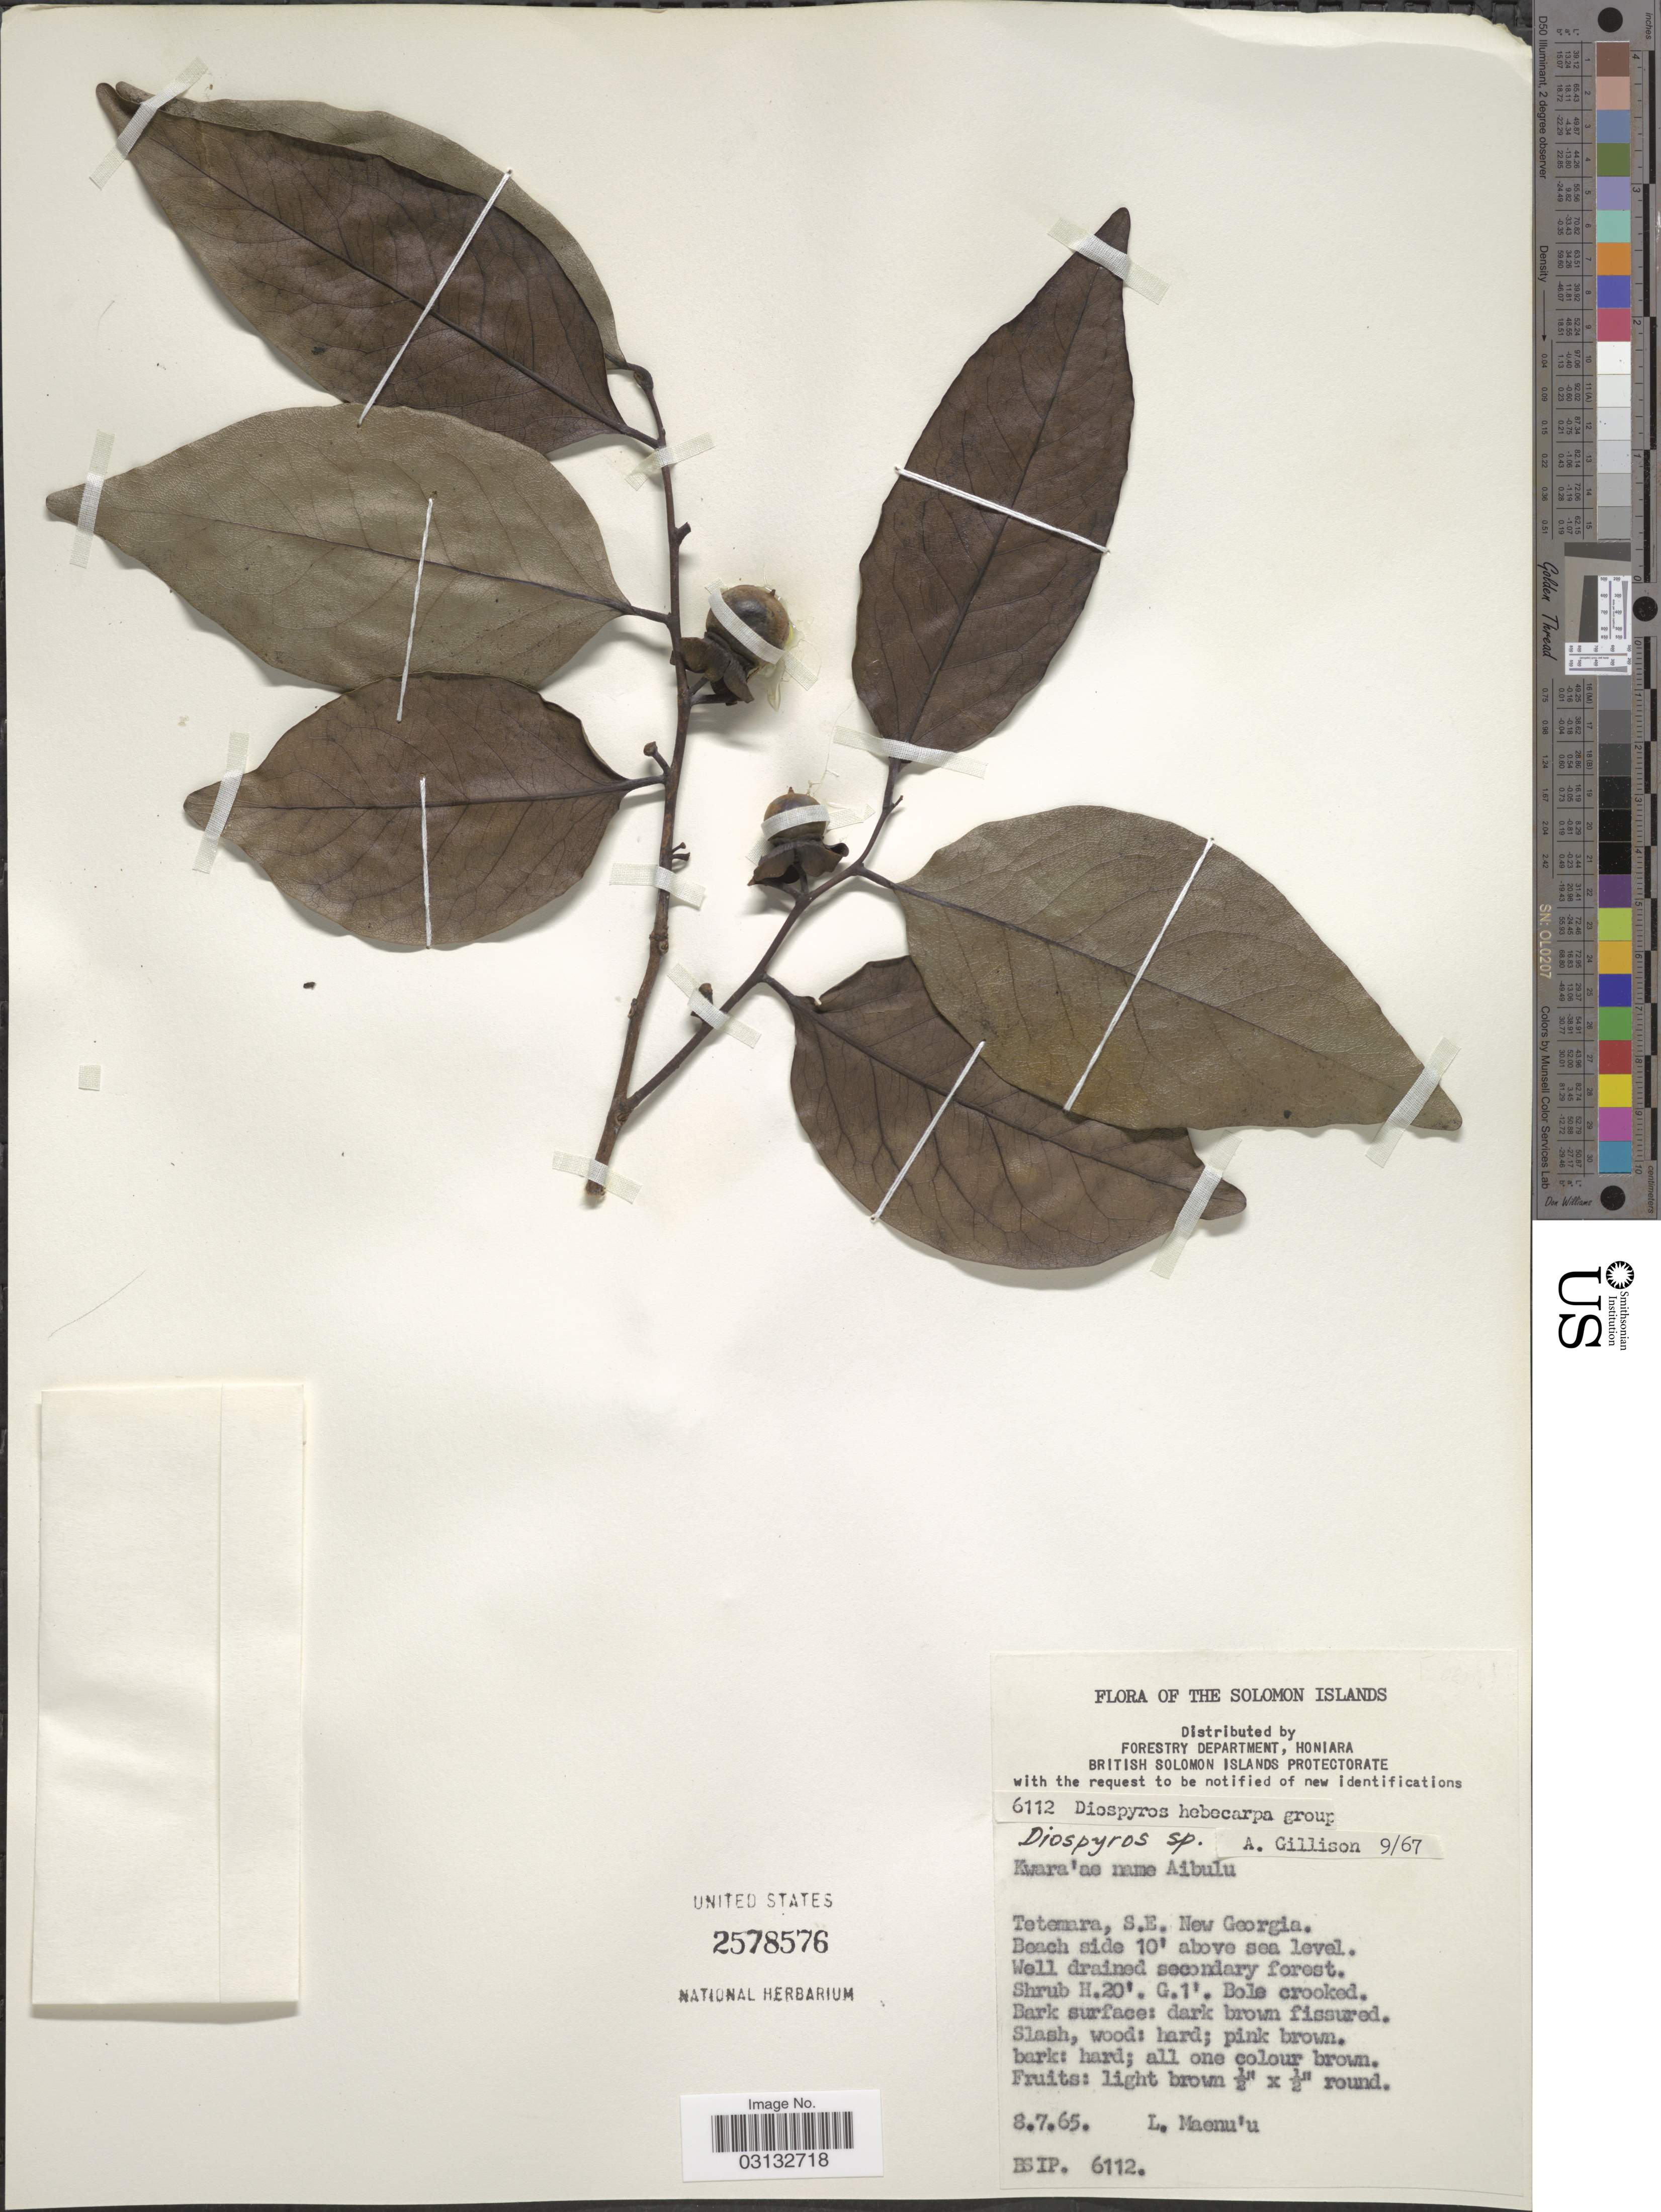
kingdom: Plantae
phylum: Tracheophyta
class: Magnoliopsida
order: Ericales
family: Ebenaceae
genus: Diospyros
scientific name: Diospyros hebecarpa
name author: Cunn. ex Benth.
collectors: L. Maenu'u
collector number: BSIP6112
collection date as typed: Transcribed d/m/y: 8/7/65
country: Solomon Islands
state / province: Solomon Islands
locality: Tetemara, S.E. New Georgia.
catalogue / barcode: US 2578576